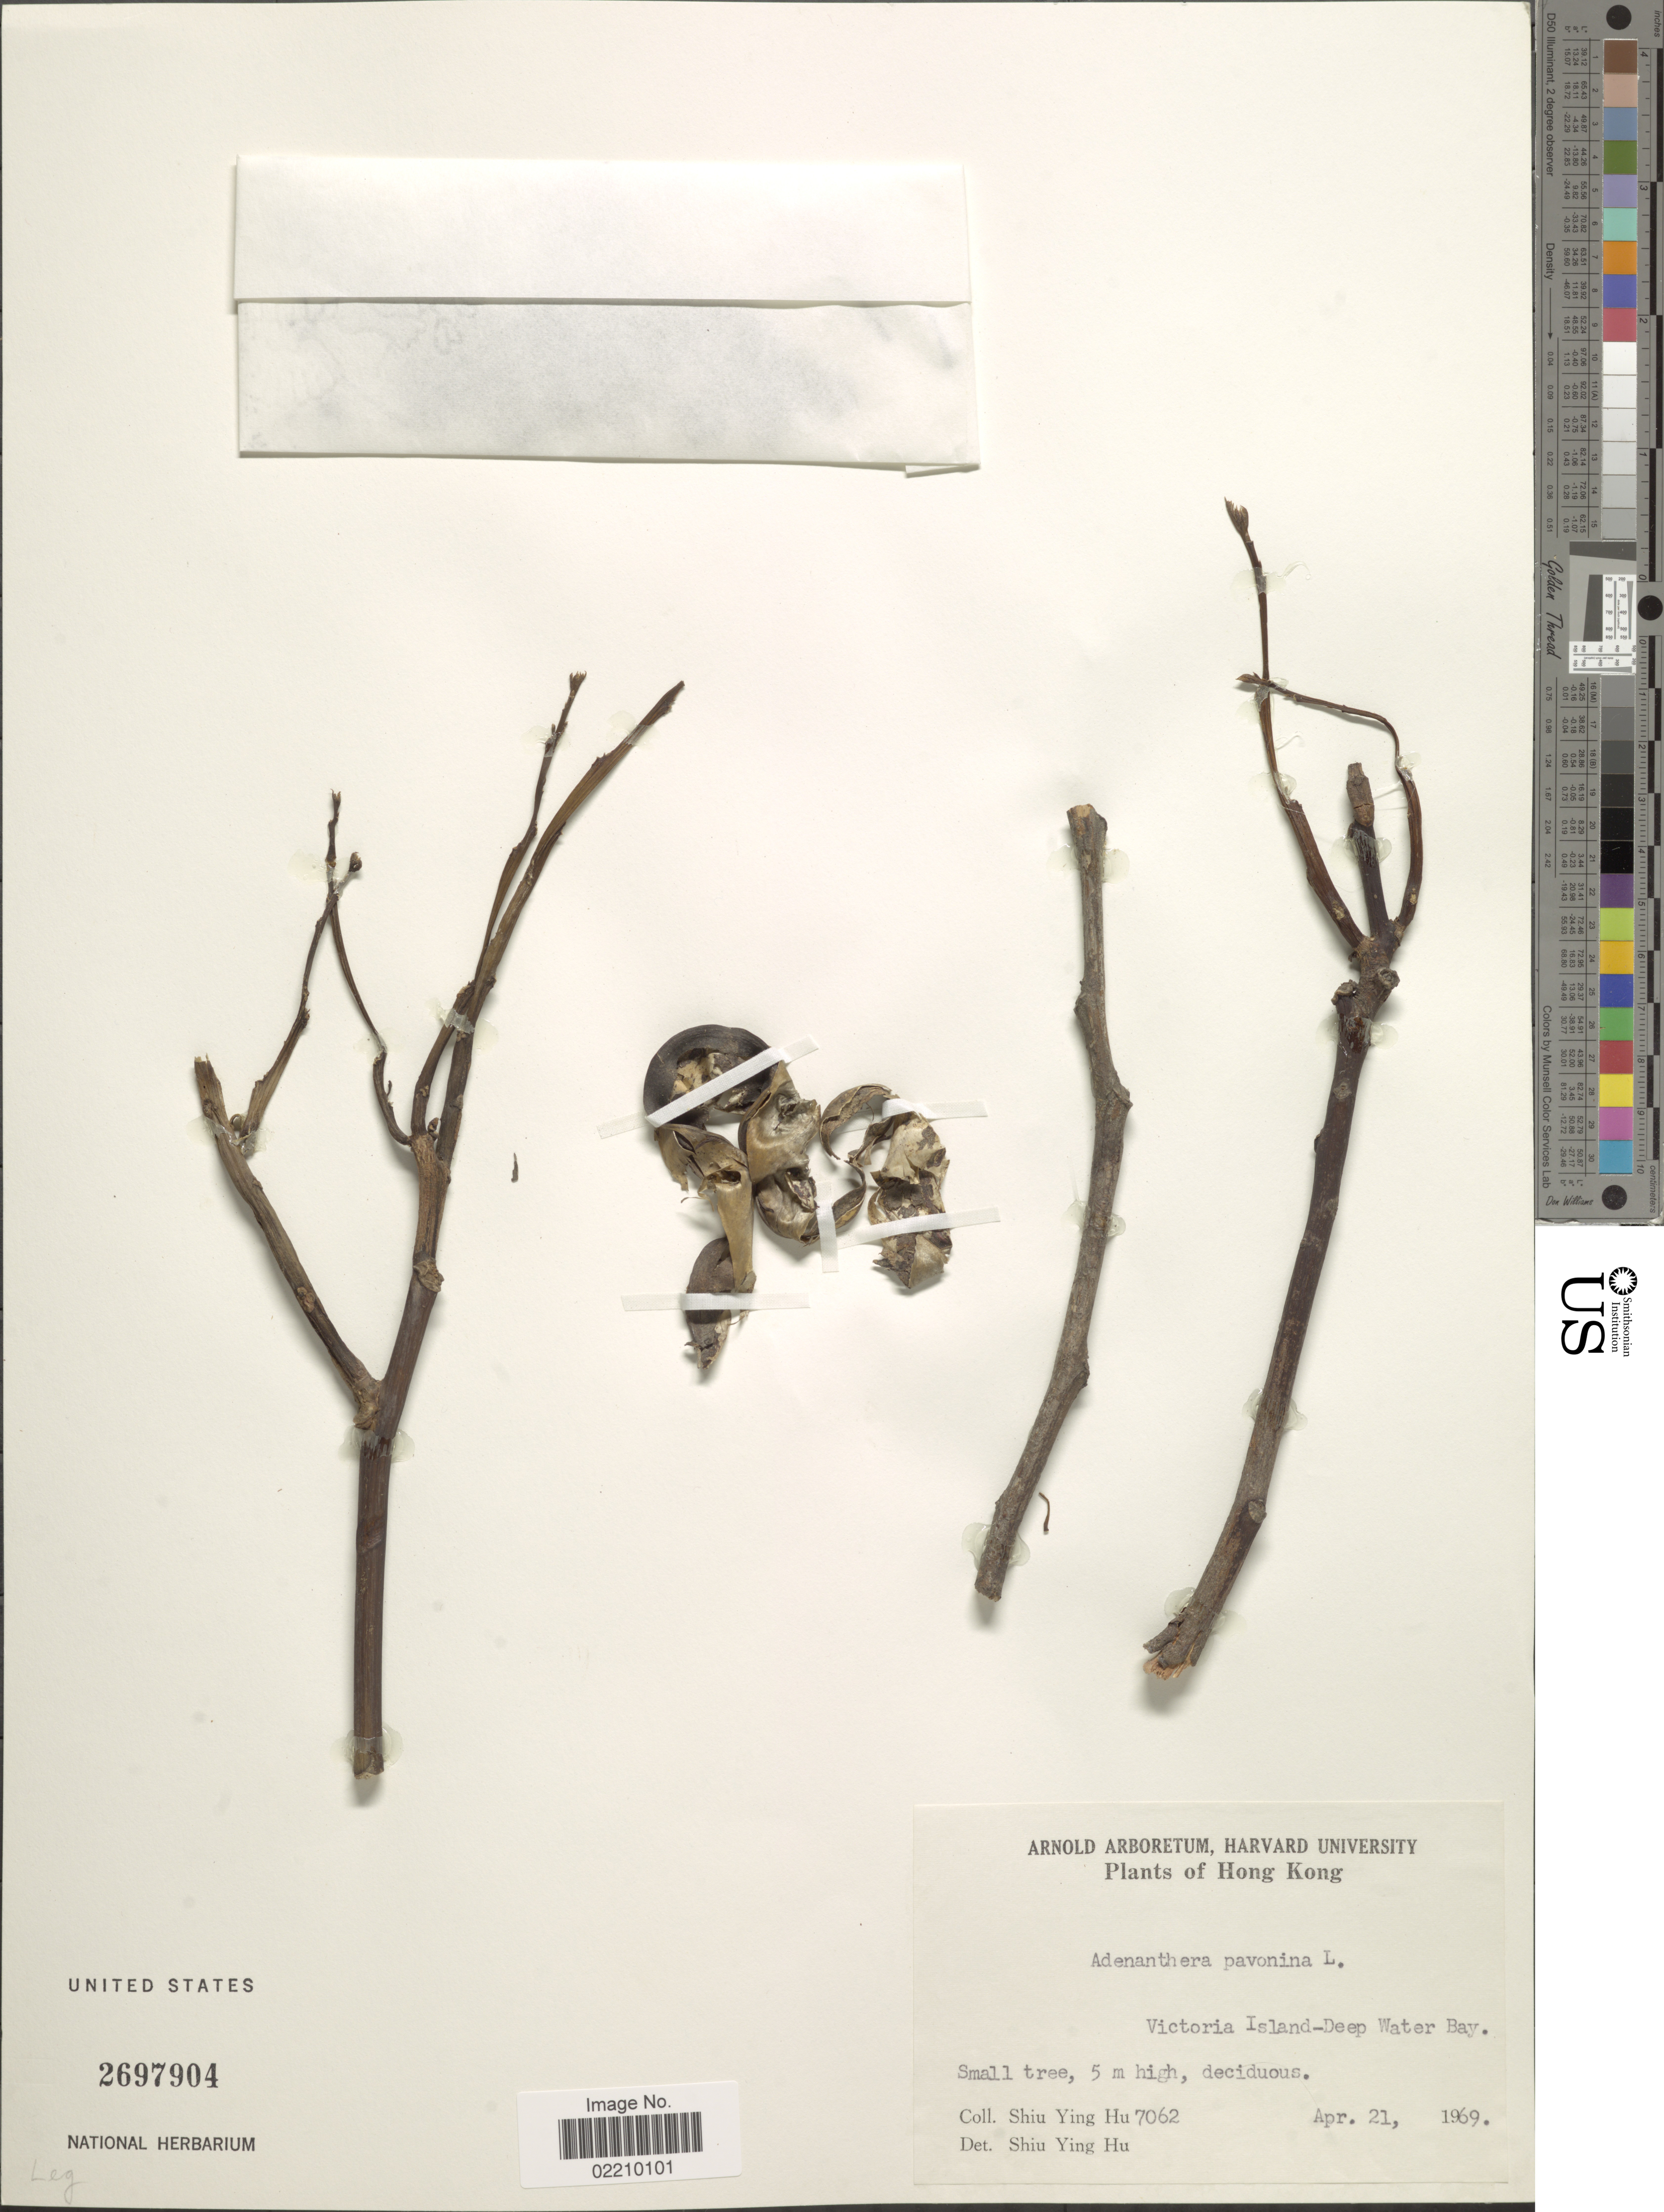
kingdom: Plantae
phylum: Tracheophyta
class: Magnoliopsida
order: Fabales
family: Fabaceae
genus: Adenanthera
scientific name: Adenanthera pavonina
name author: L.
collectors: S. Y. Hu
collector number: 7062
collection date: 1969-04-21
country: China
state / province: Hong Kong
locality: Victoria Island-Deep Water Ray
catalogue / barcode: US 2697904